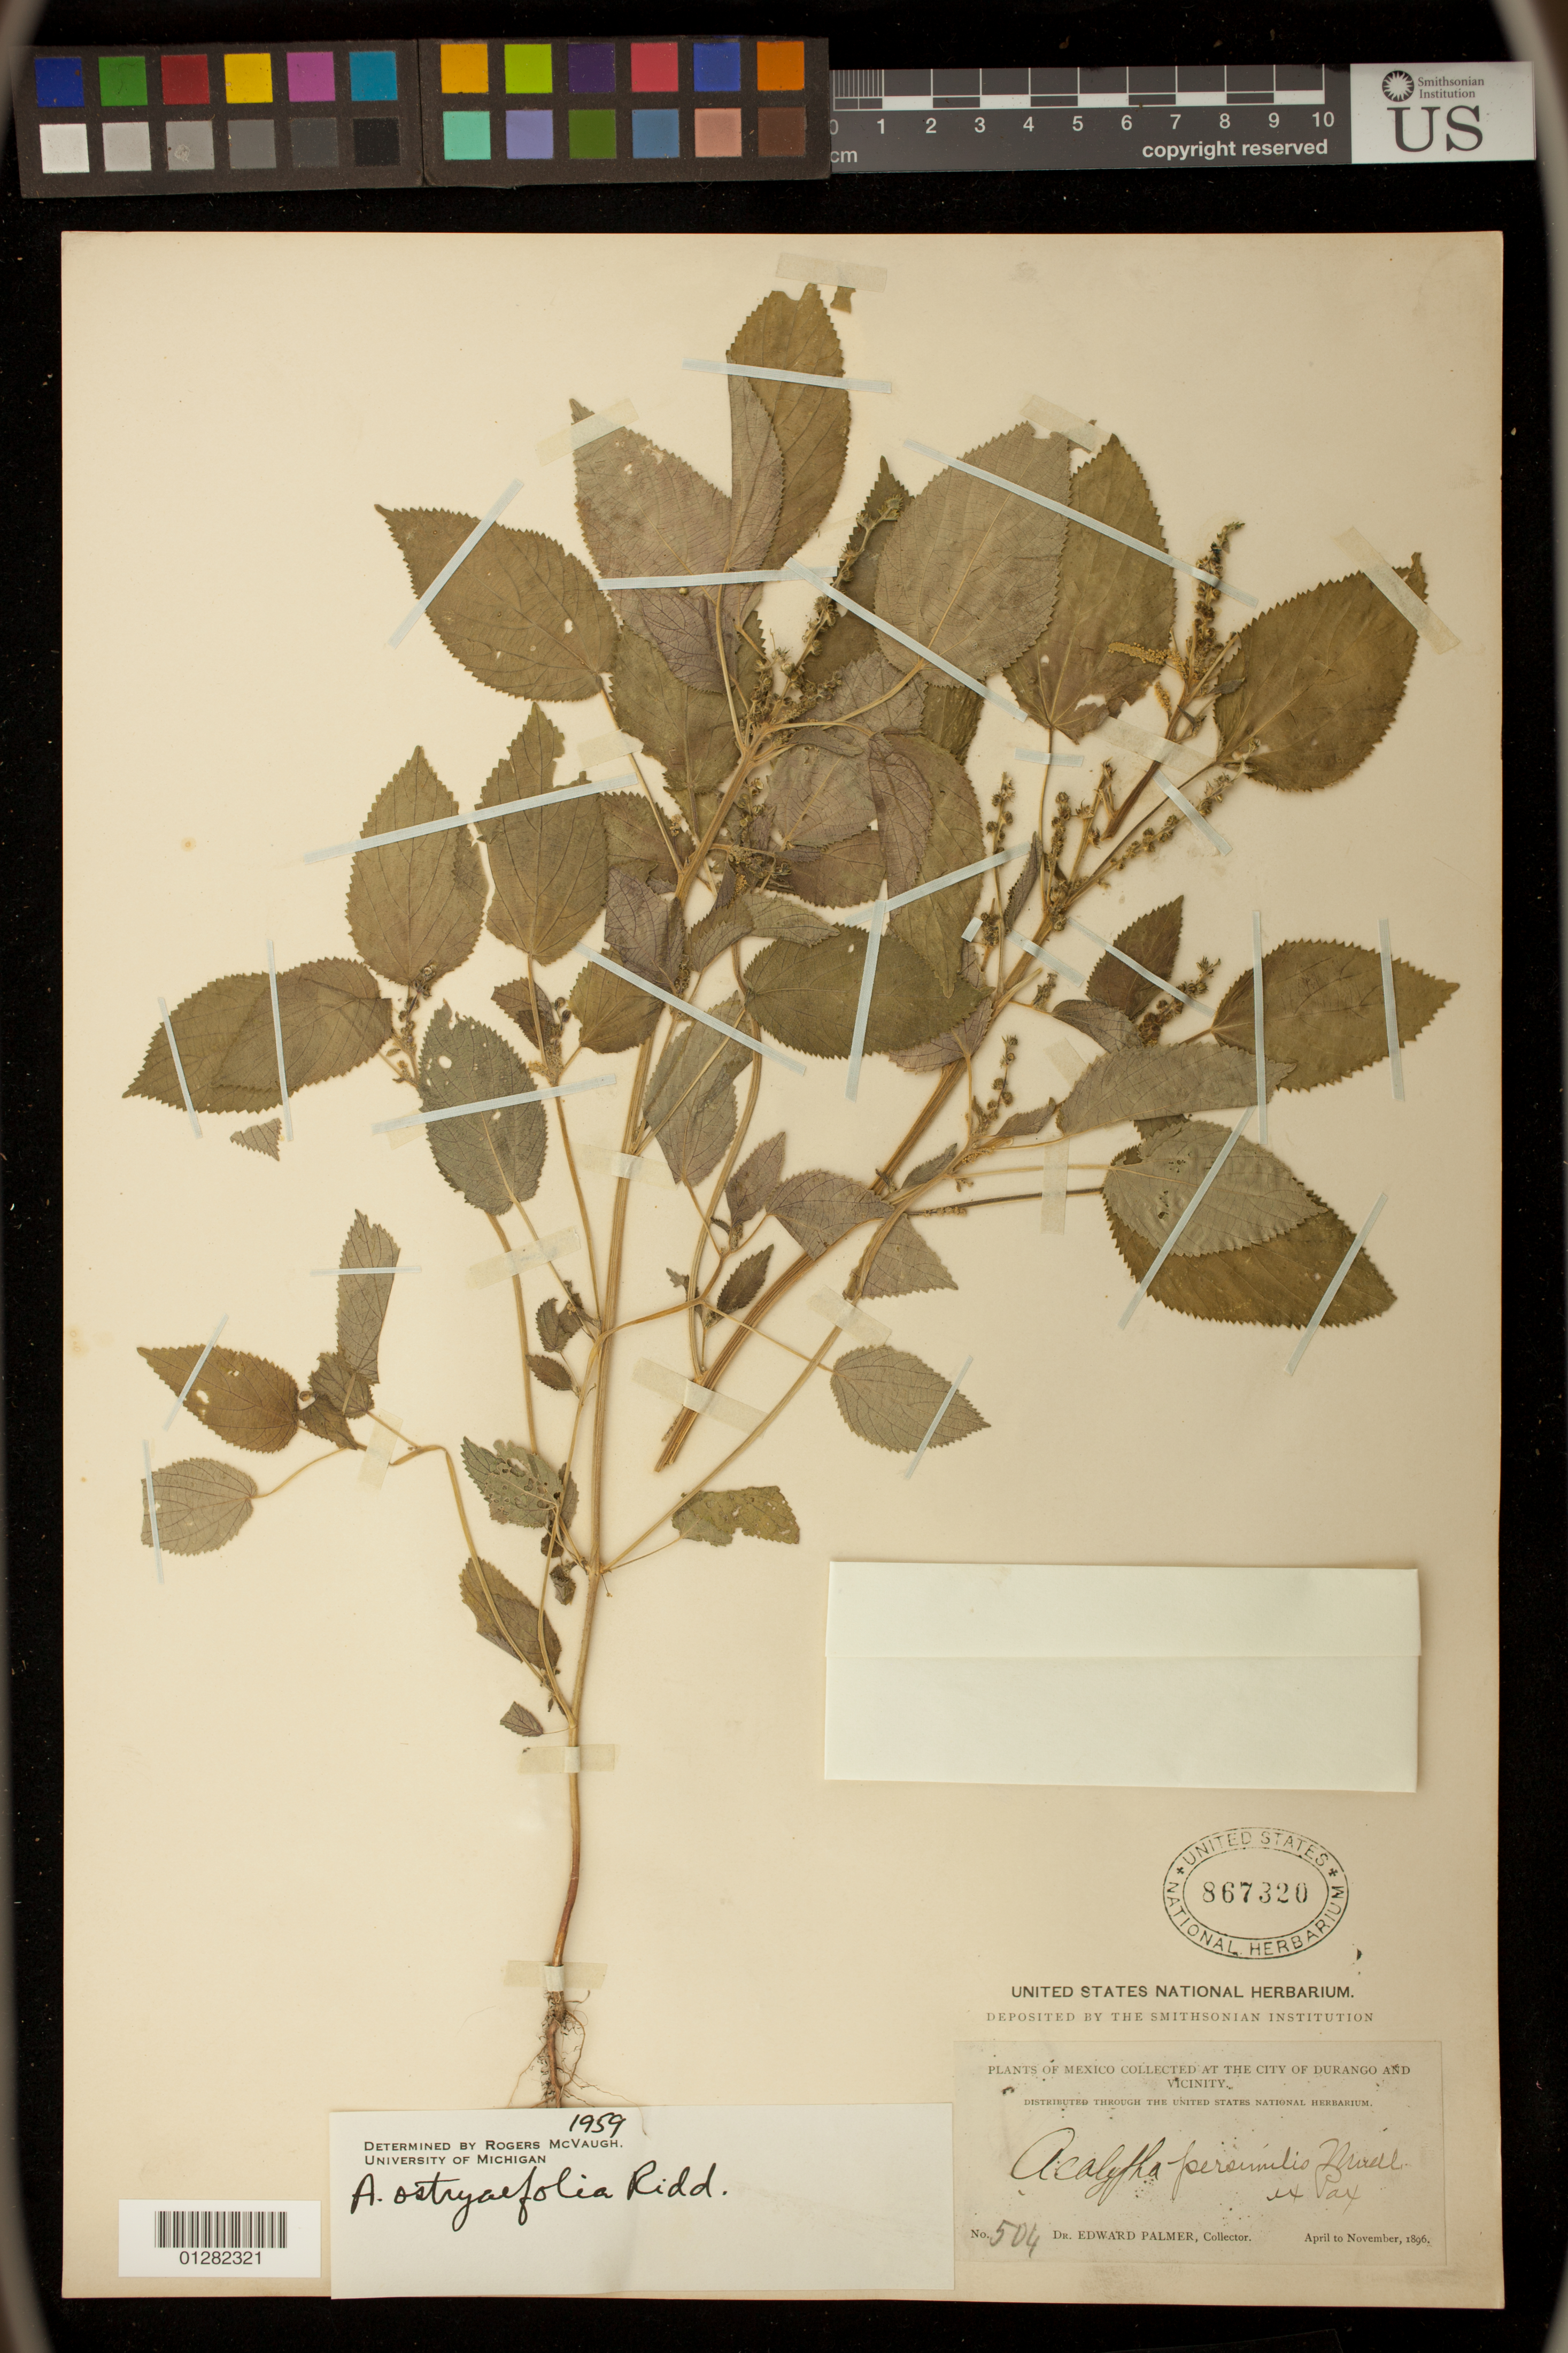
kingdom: Plantae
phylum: Tracheophyta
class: Magnoliopsida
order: Malpighiales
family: Euphorbiaceae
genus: Acalypha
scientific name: Acalypha ostryifolia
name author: Ridd.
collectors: E. Palmer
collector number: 504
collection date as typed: Apr 1896 to -- Nov 1896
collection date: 1896-04/1896-11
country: Mexico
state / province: Durango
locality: Durango and vicinity.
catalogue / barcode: US 867320